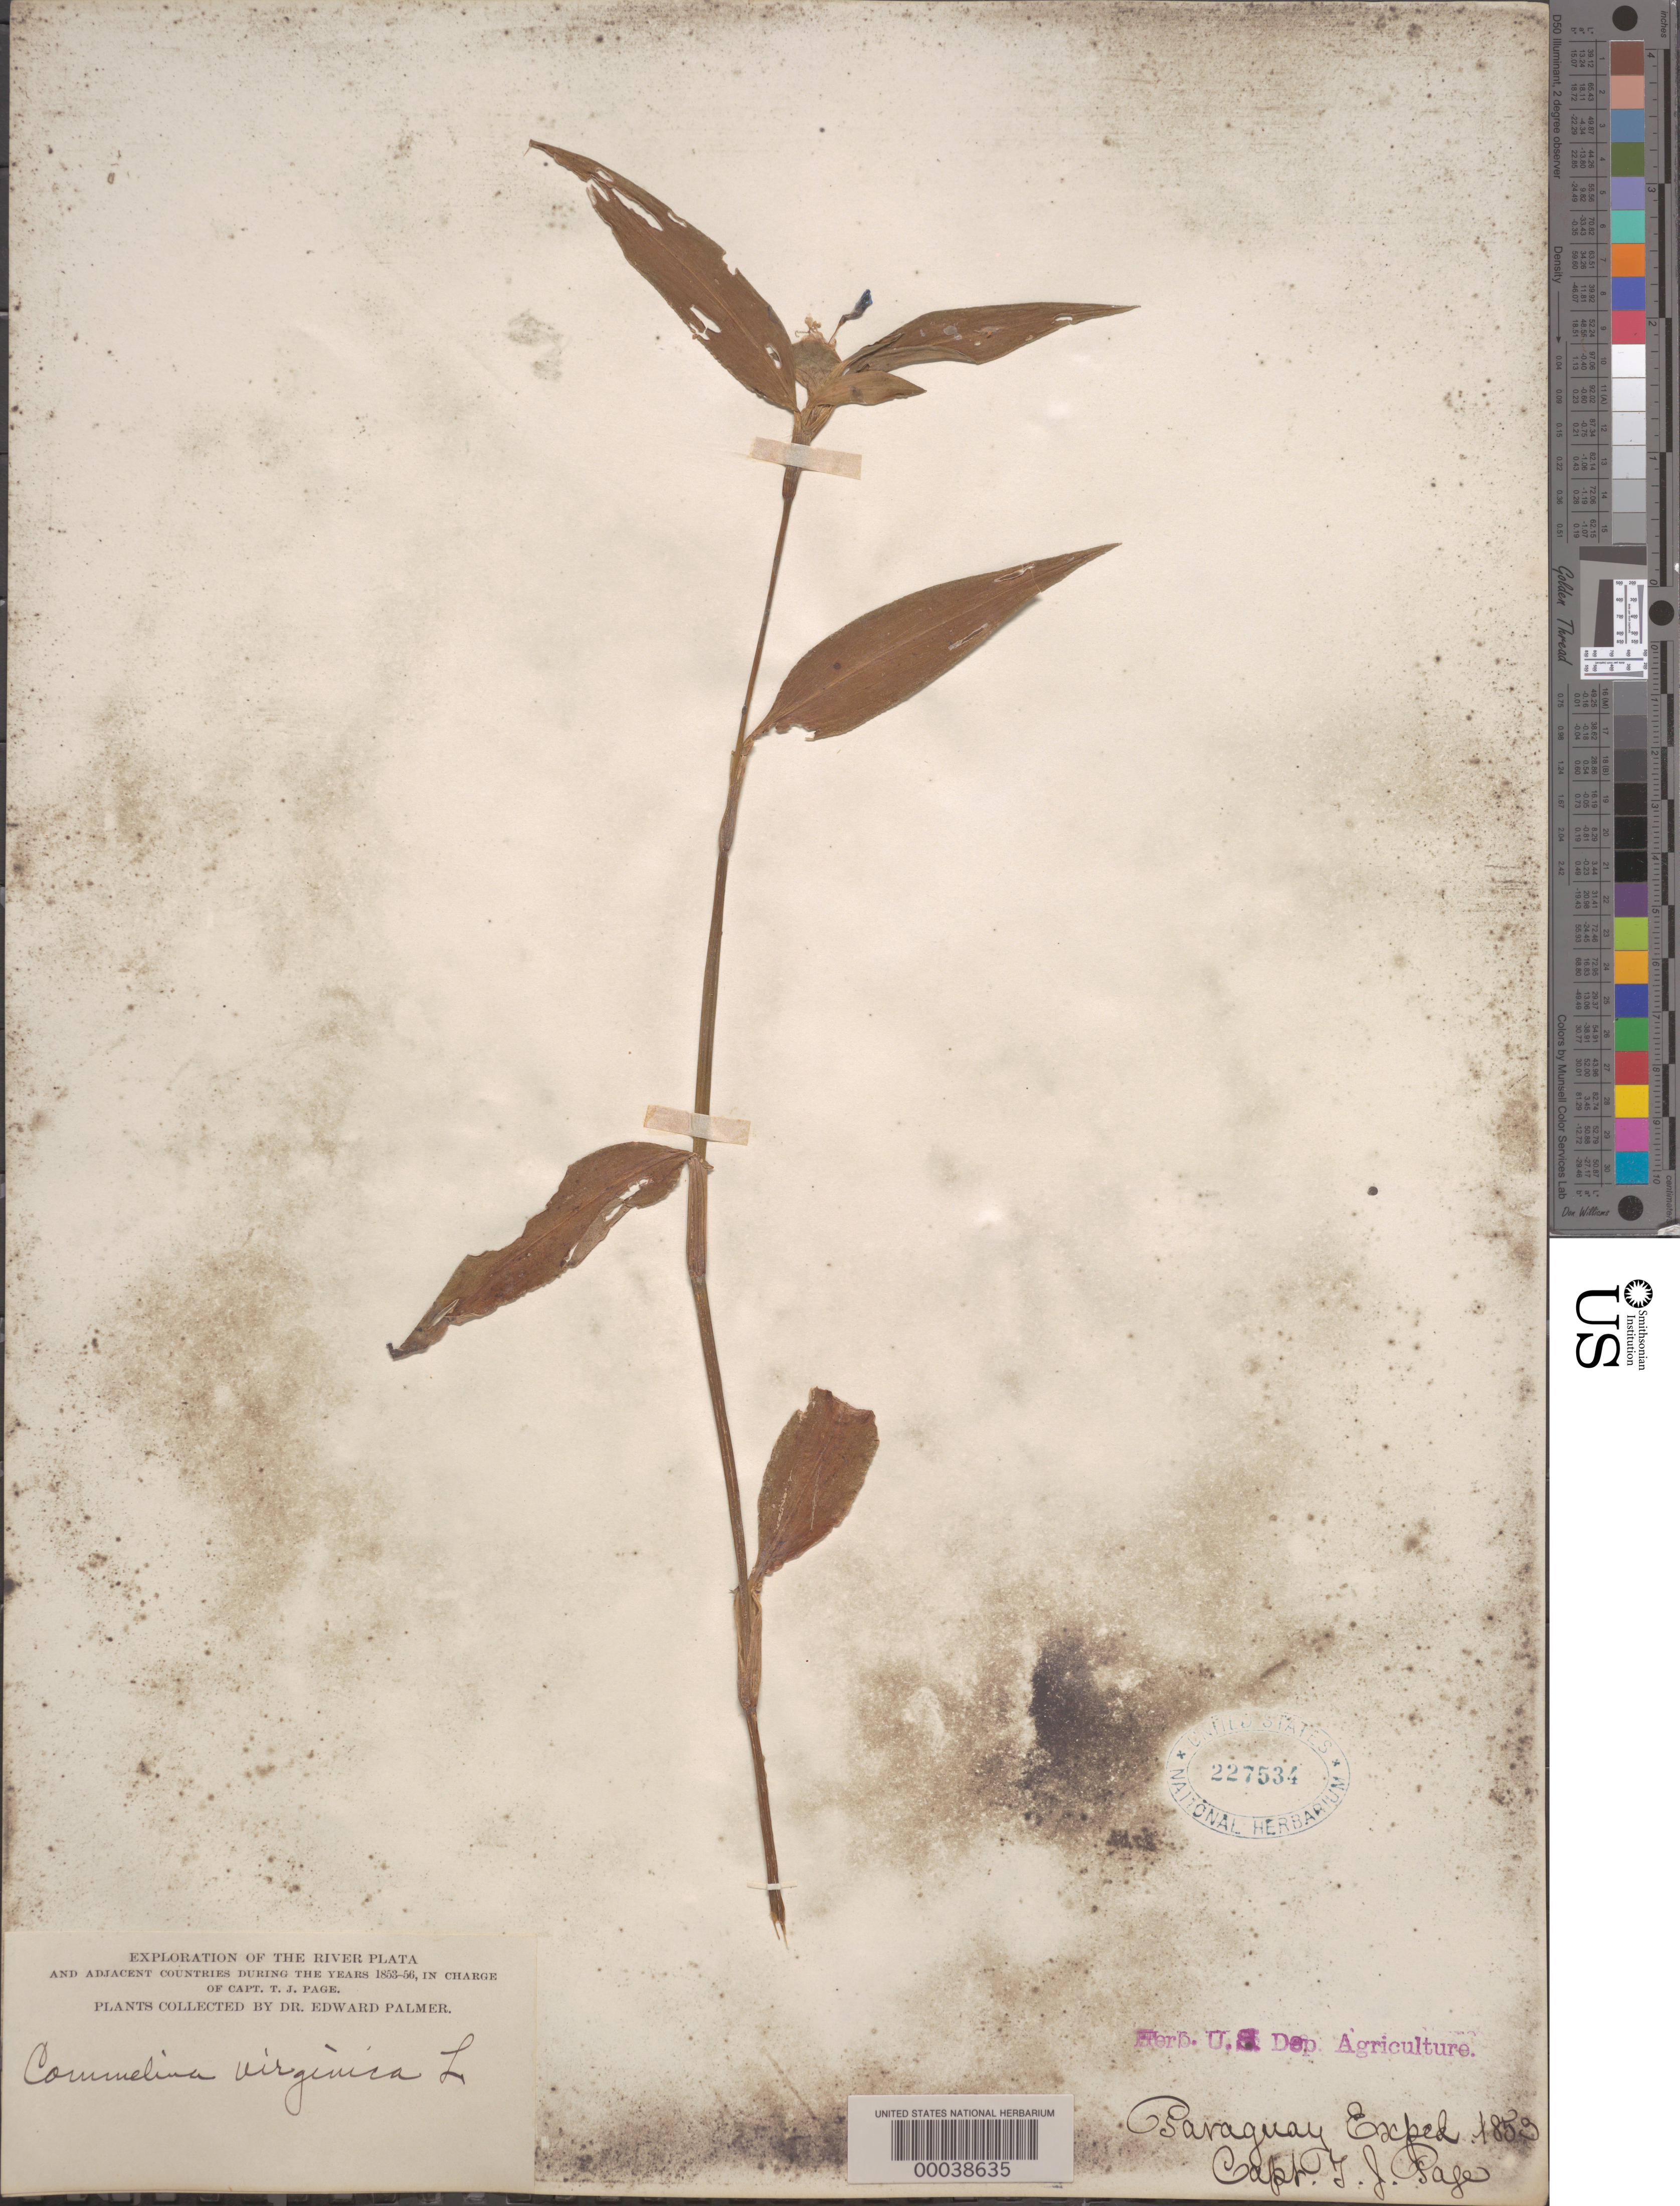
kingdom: Plantae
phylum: Tracheophyta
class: Liliopsida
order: Commelinales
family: Commelinaceae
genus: Commelina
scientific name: Commelina erecta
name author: L.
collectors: E. Palmer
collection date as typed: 1853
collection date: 1853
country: Paraguay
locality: River plata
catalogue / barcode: US 227534